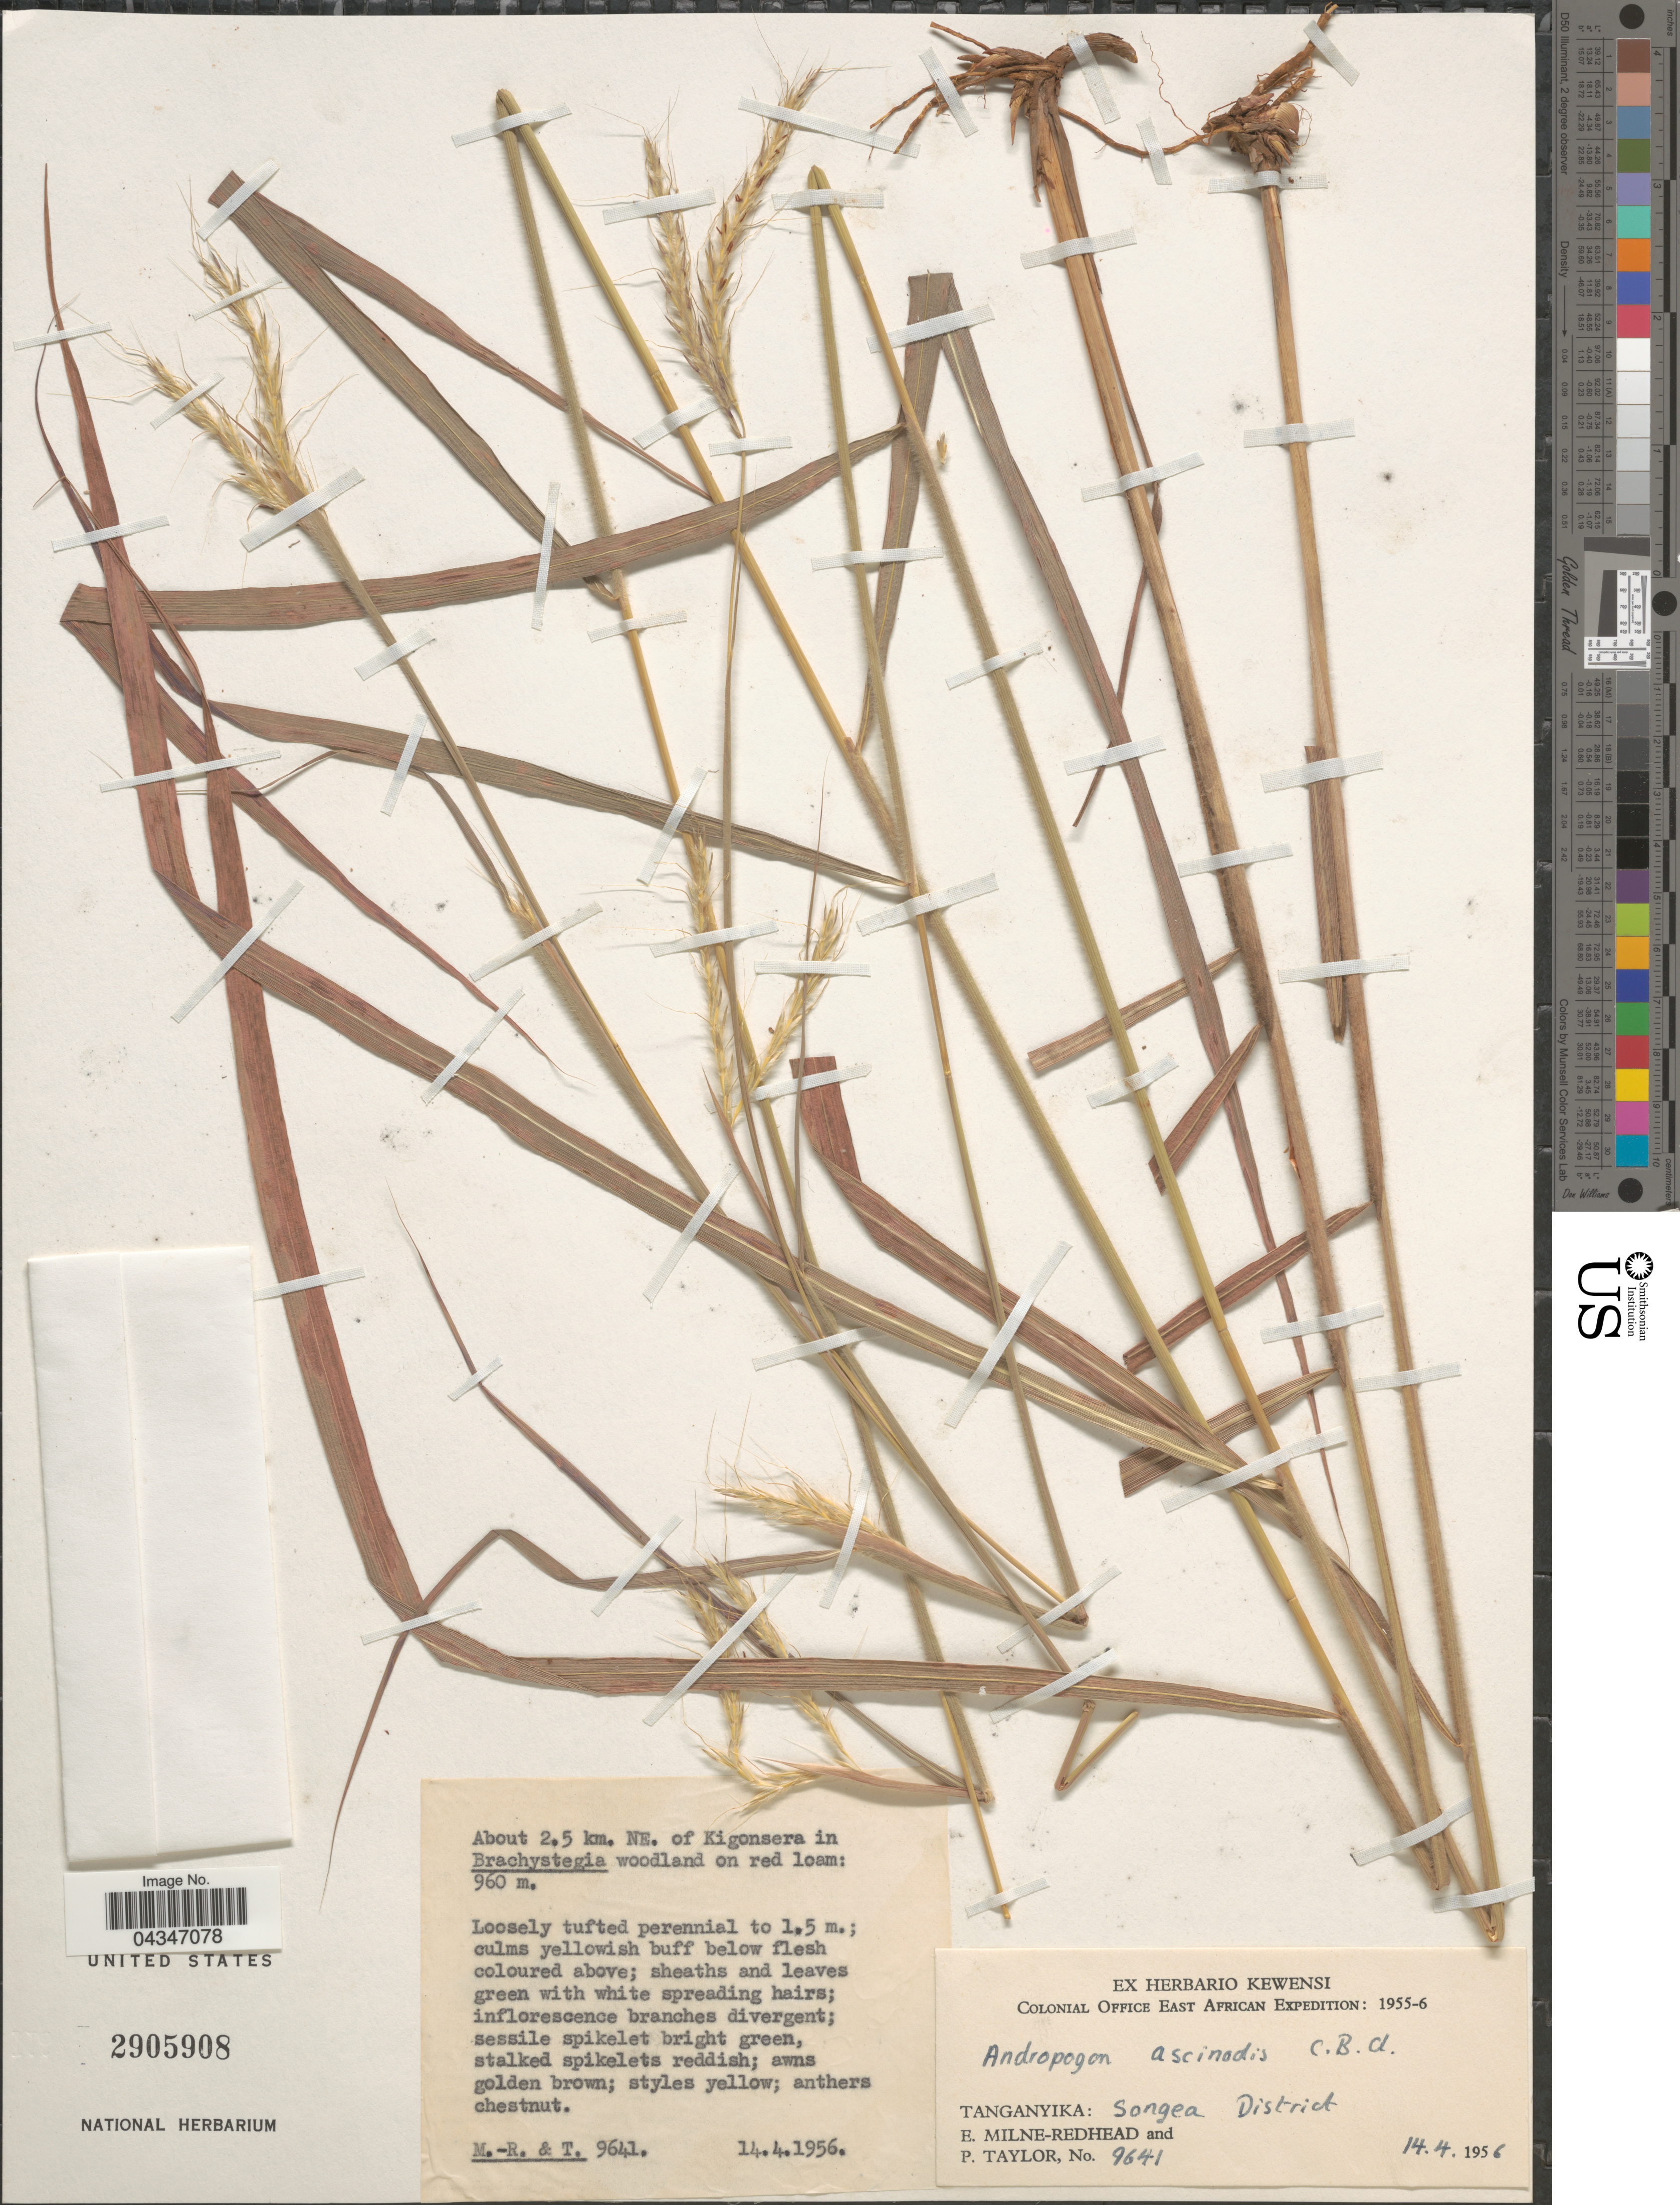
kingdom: Plantae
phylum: Tracheophyta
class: Liliopsida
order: Poales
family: Poaceae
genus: Andropogon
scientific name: Andropogon chinensis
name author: (Nees) Merr.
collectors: E. W. Milne-Redhead & P. Taylor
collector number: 9641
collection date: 1956-04-14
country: Tanzania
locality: Colonial Office East African Expedition: 1955-6. Tanganyika: Songea District. About 2.5 km. NE. of Kigonsera.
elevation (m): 960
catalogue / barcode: US 2905908